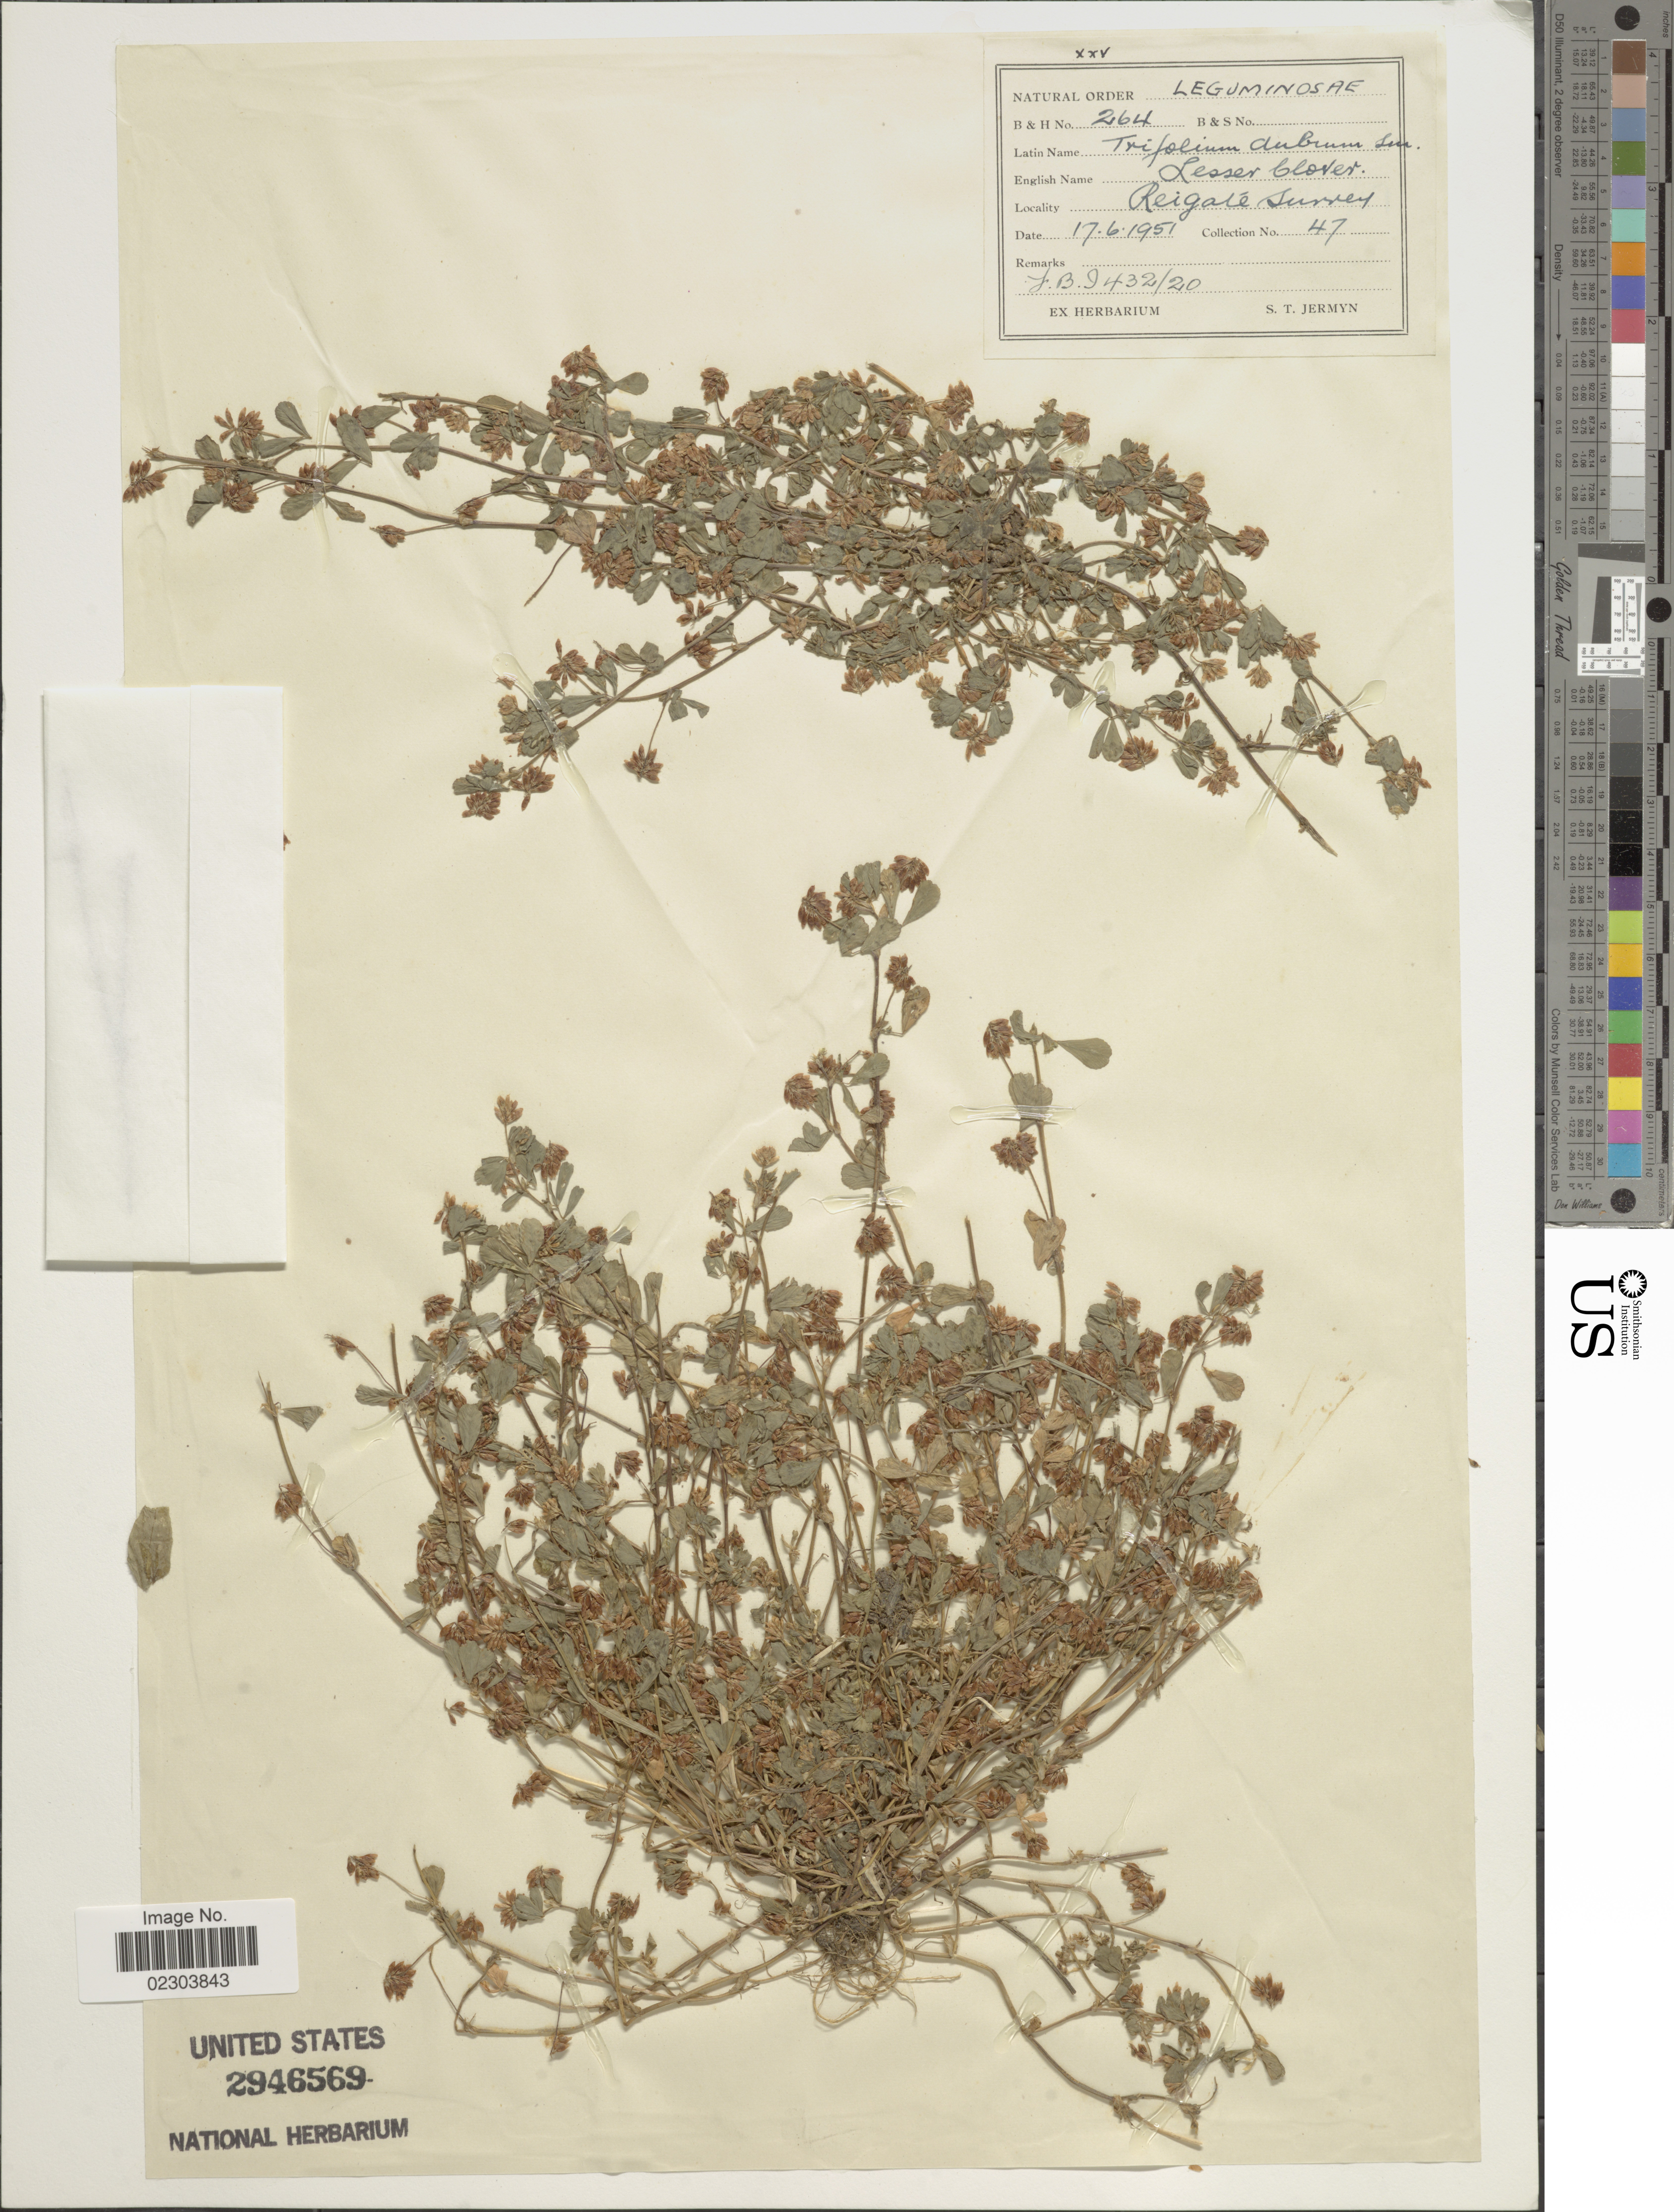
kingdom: Plantae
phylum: Tracheophyta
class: Magnoliopsida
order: Fabales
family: Fabaceae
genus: Trifolium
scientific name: Trifolium dubium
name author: Sibth.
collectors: S. Jermyn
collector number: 264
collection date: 1951-06-17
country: United Kingdom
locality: Reigate Surrey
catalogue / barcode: US 2946569